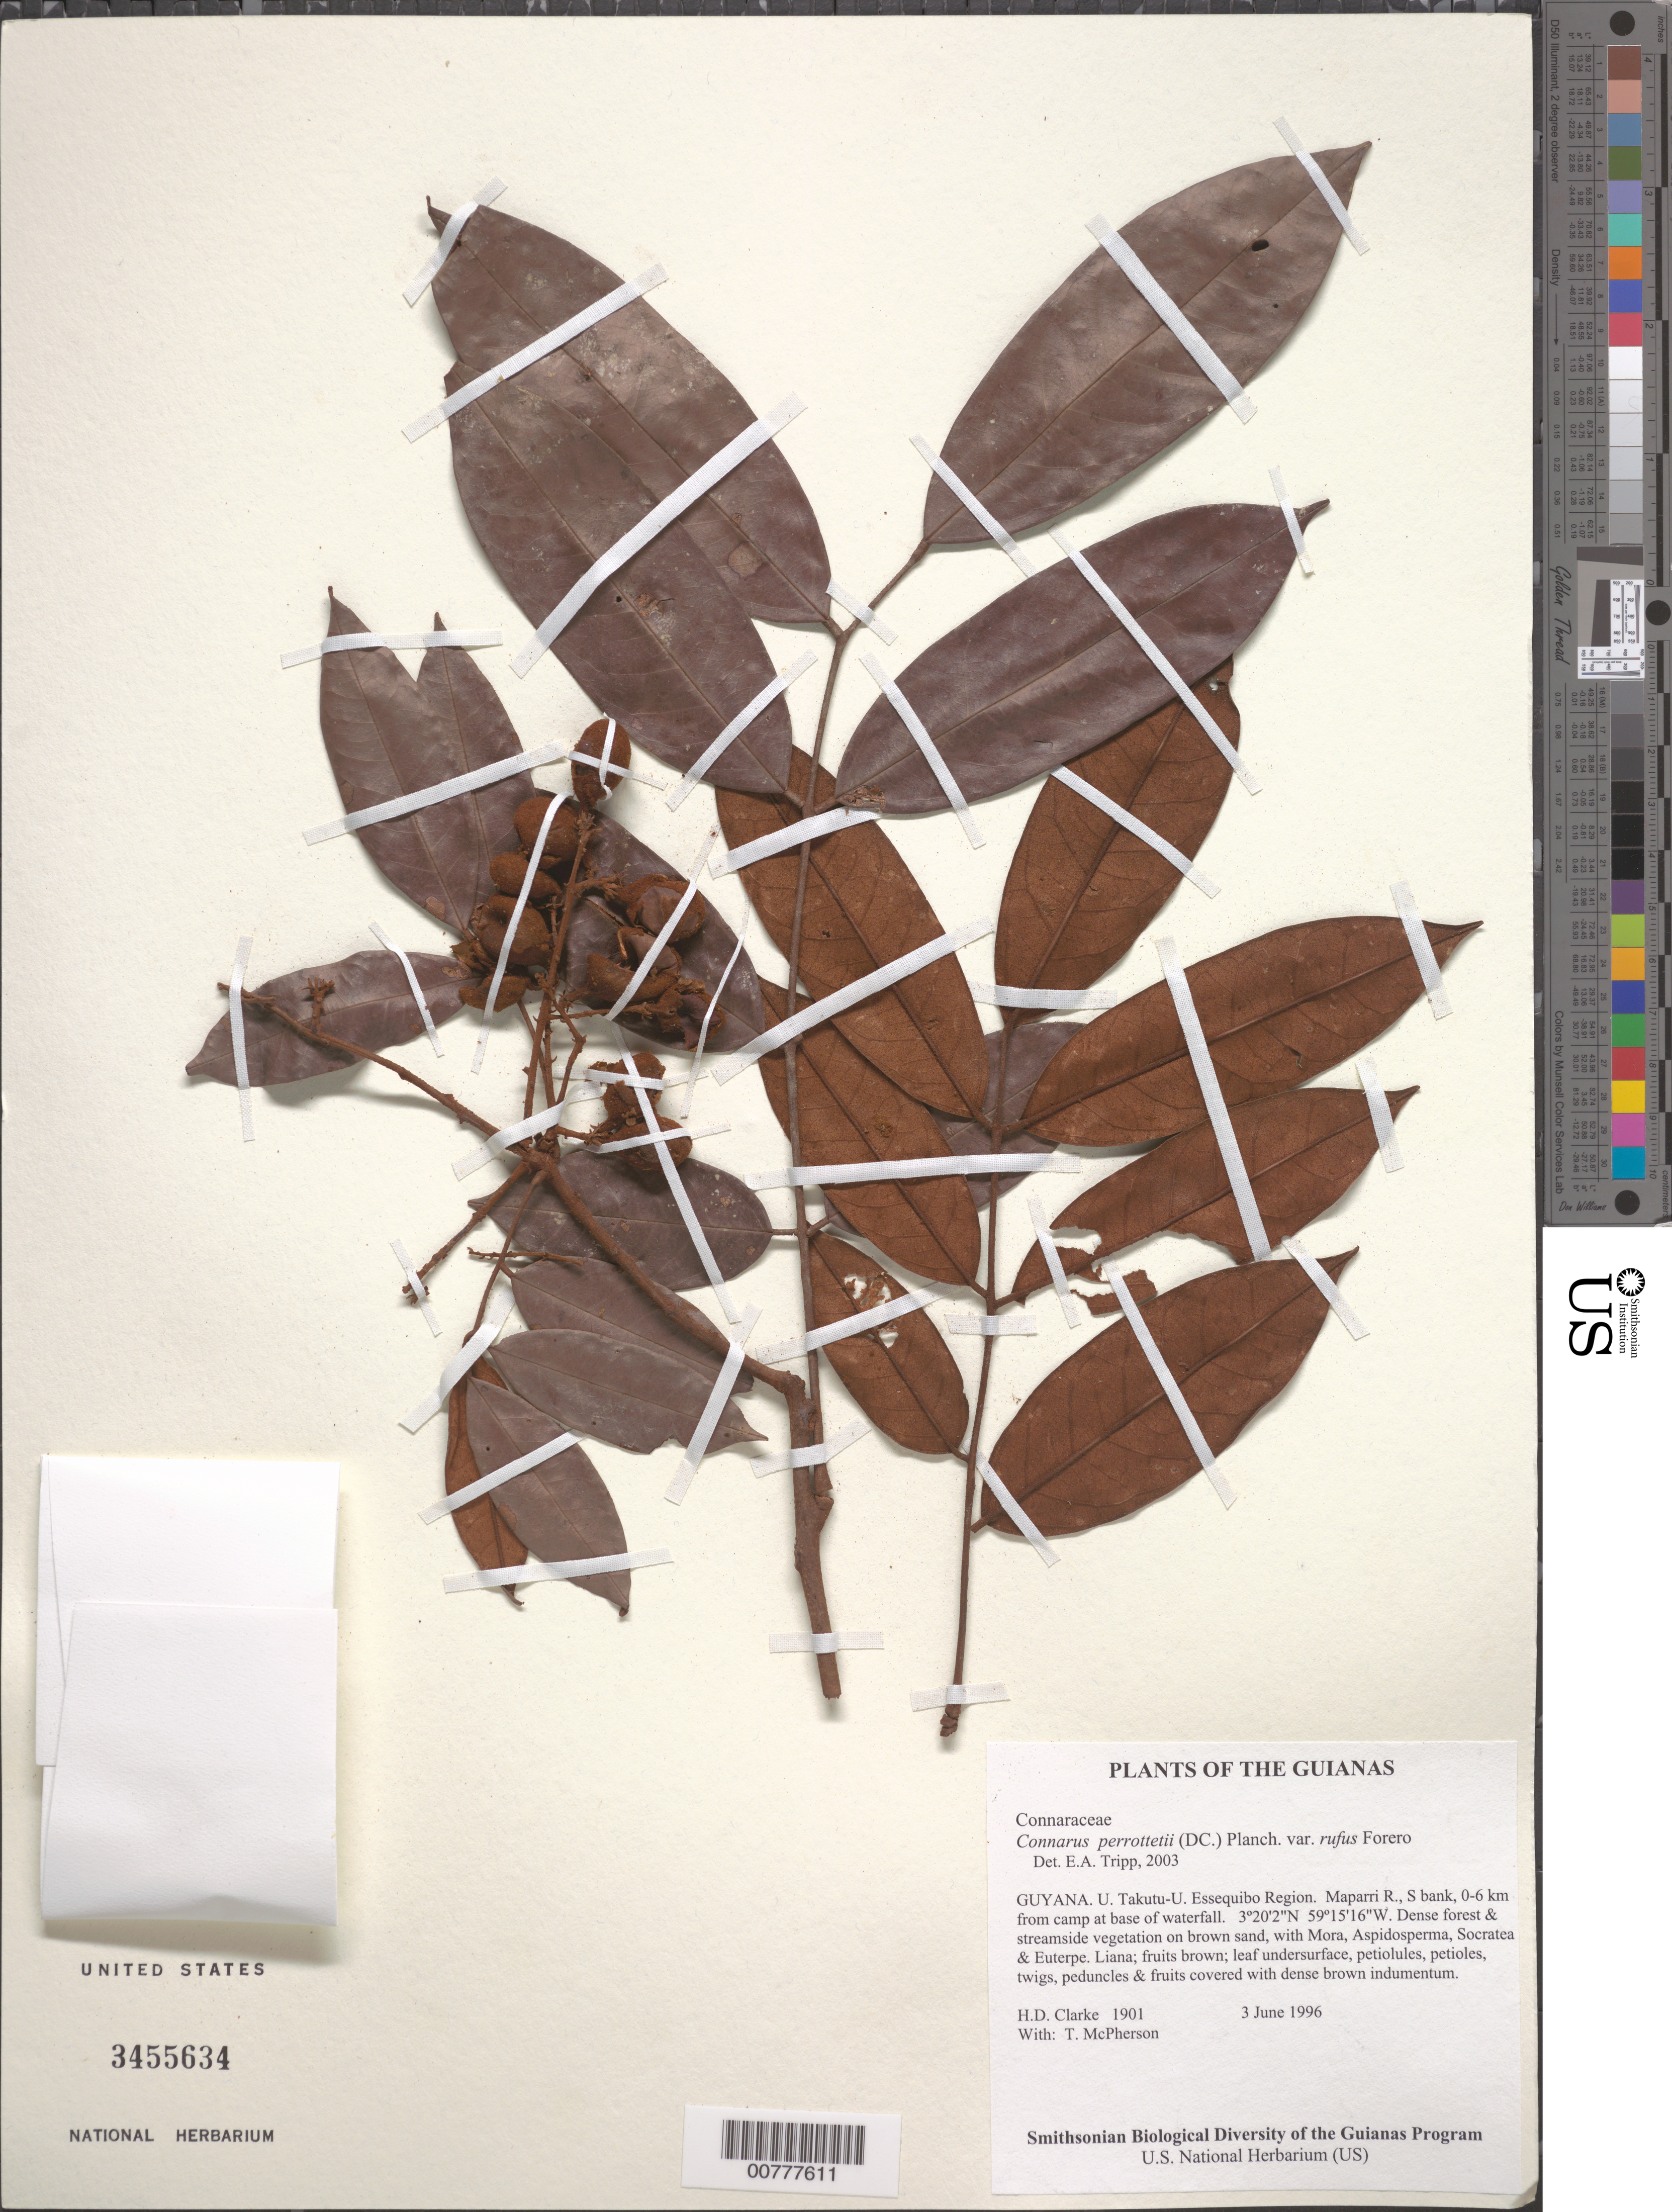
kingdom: Plantae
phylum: Tracheophyta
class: Magnoliopsida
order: Oxalidales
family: Connaraceae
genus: Connarus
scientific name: Connarus perrottetii var. rufus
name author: Forero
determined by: Tripp, Erin A.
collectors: H. D. Clarke & T. McPherson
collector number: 1901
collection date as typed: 3 June 1996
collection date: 1996-06-03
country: Guyana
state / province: U. Takutu-U. Essequibo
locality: Maparri R., S bank, 0-6 km from camp at base of waterfall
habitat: Dense forest & streamside vegetation on brown sand, with Mora, Aspidosperma, Socratea & Euterpe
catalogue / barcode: US 3455634